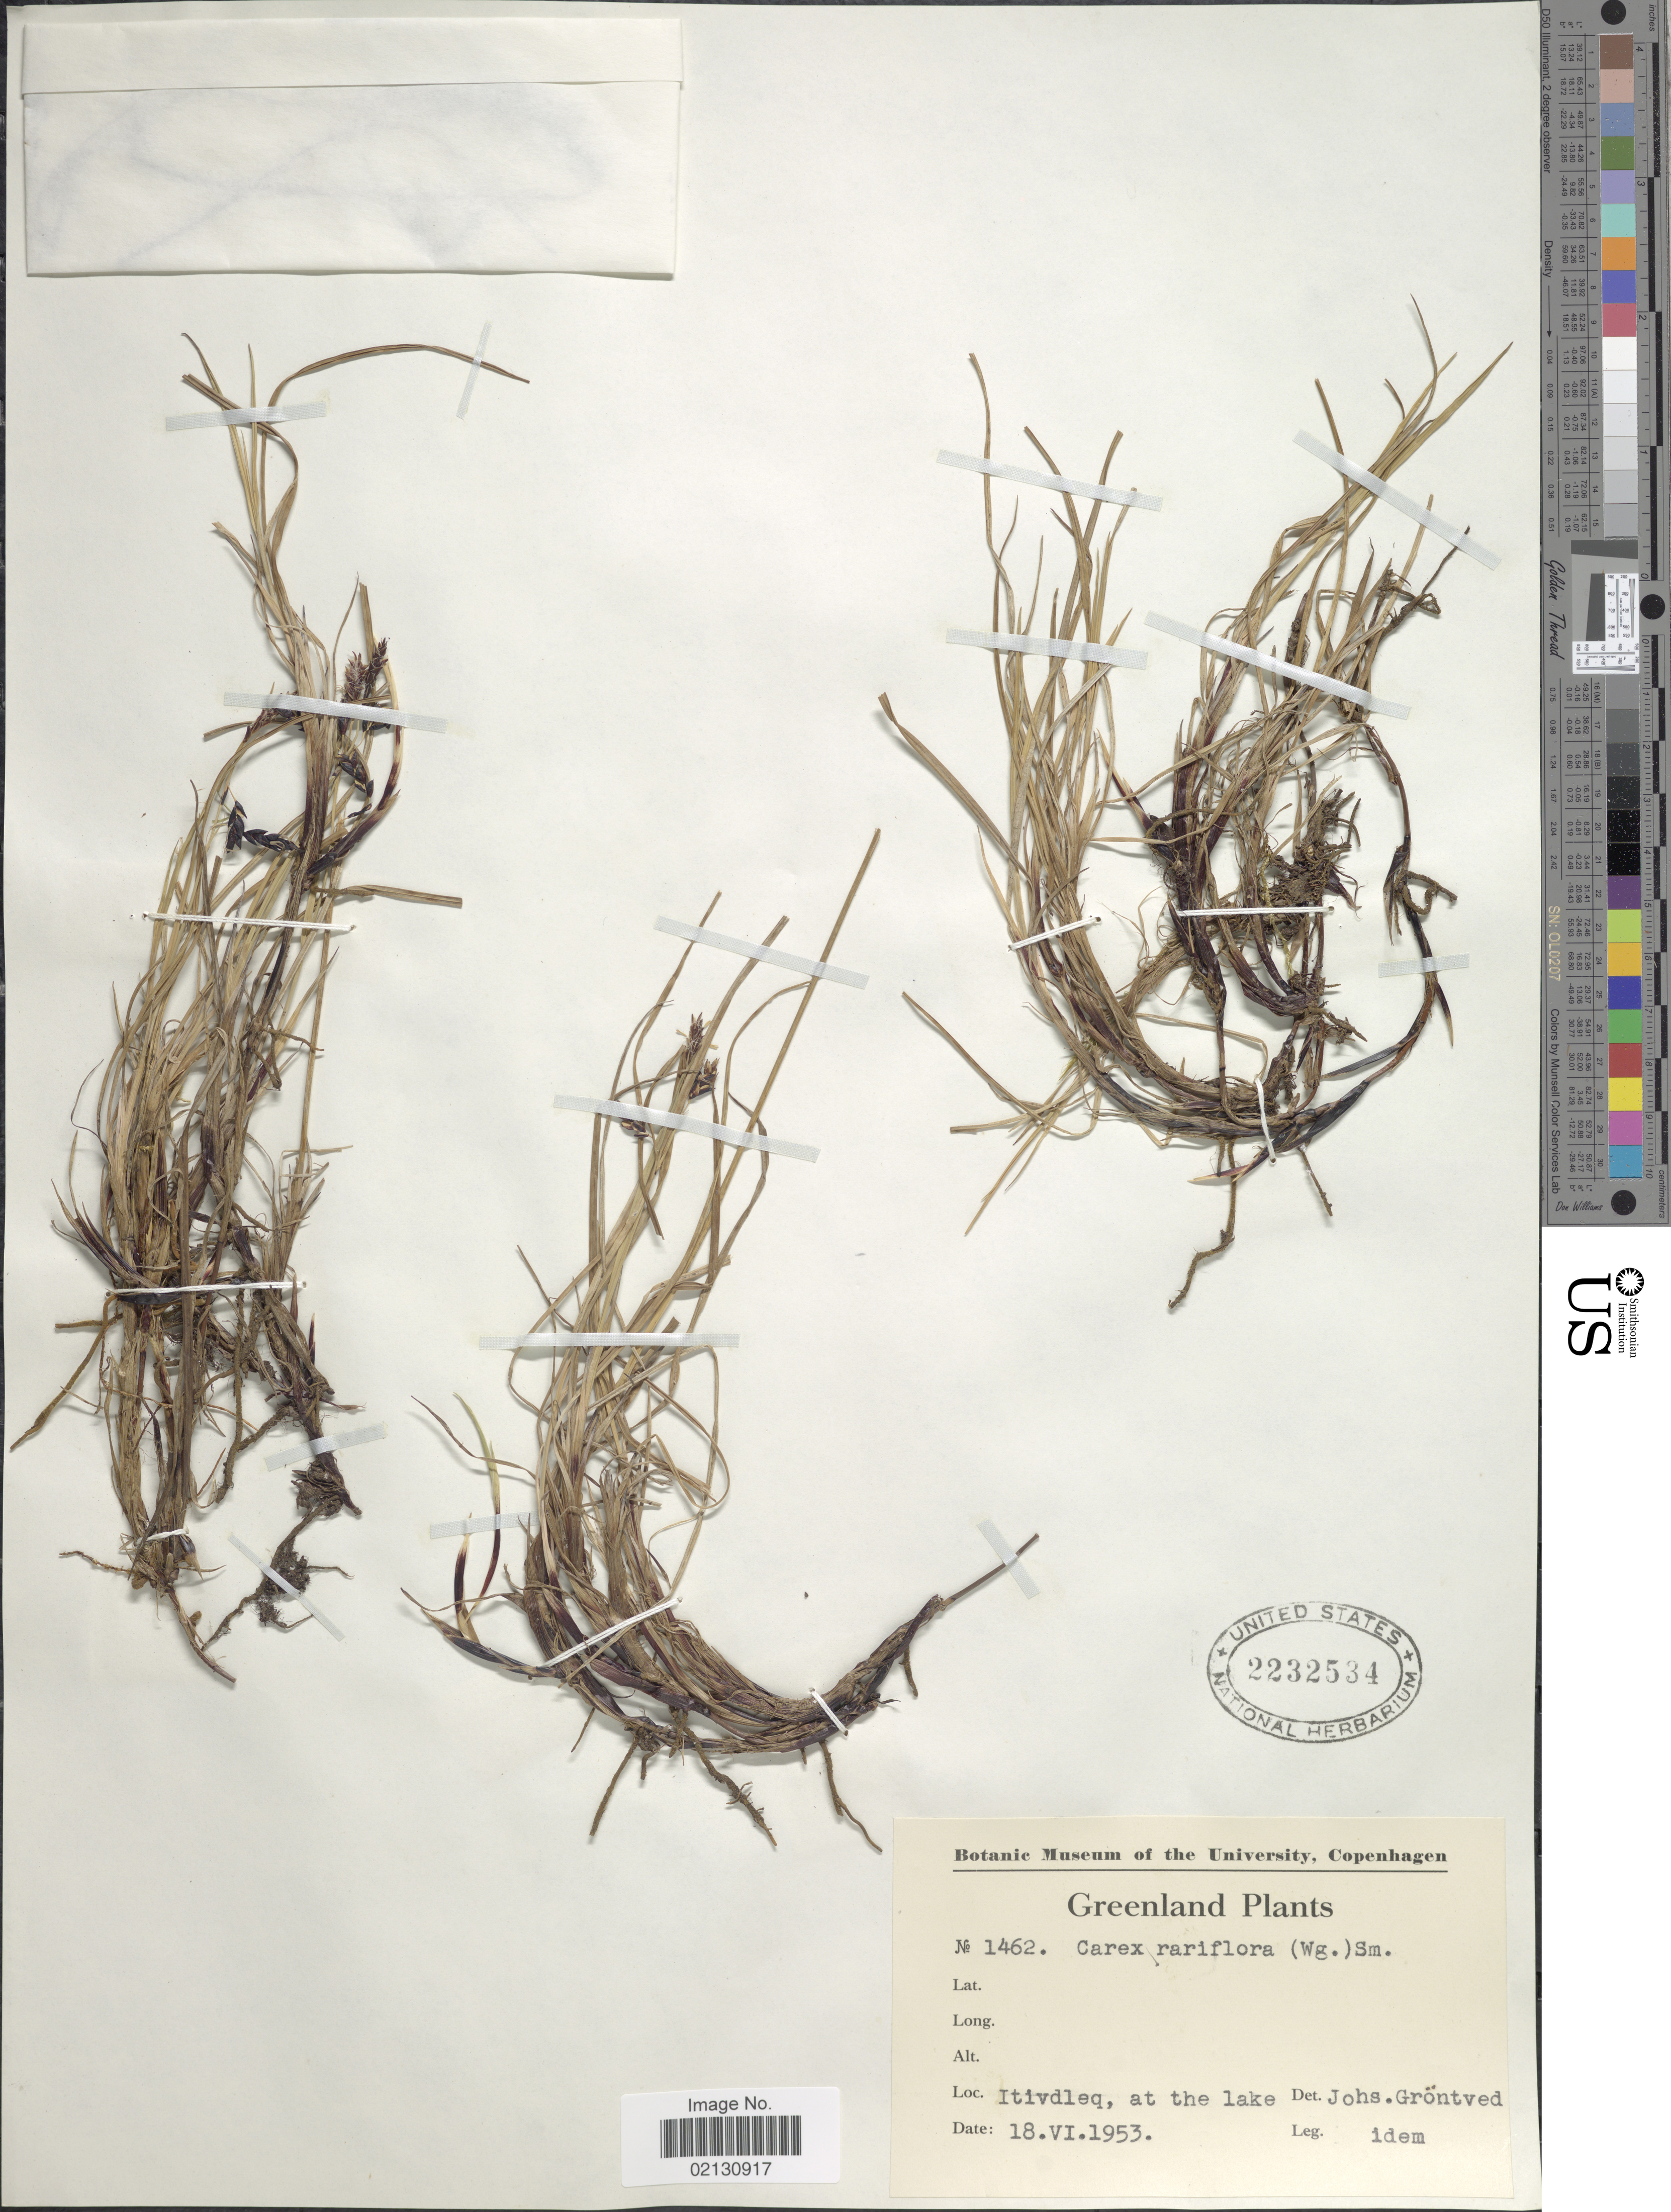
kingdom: Plantae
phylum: Tracheophyta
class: Liliopsida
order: Poales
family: Cyperaceae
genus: Carex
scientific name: Carex rariflora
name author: (Wahlenb.) Sm.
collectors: J. Gröntved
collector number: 1462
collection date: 1953-06-18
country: Greenland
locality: Itivdleq, at the lake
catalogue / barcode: US 2232534